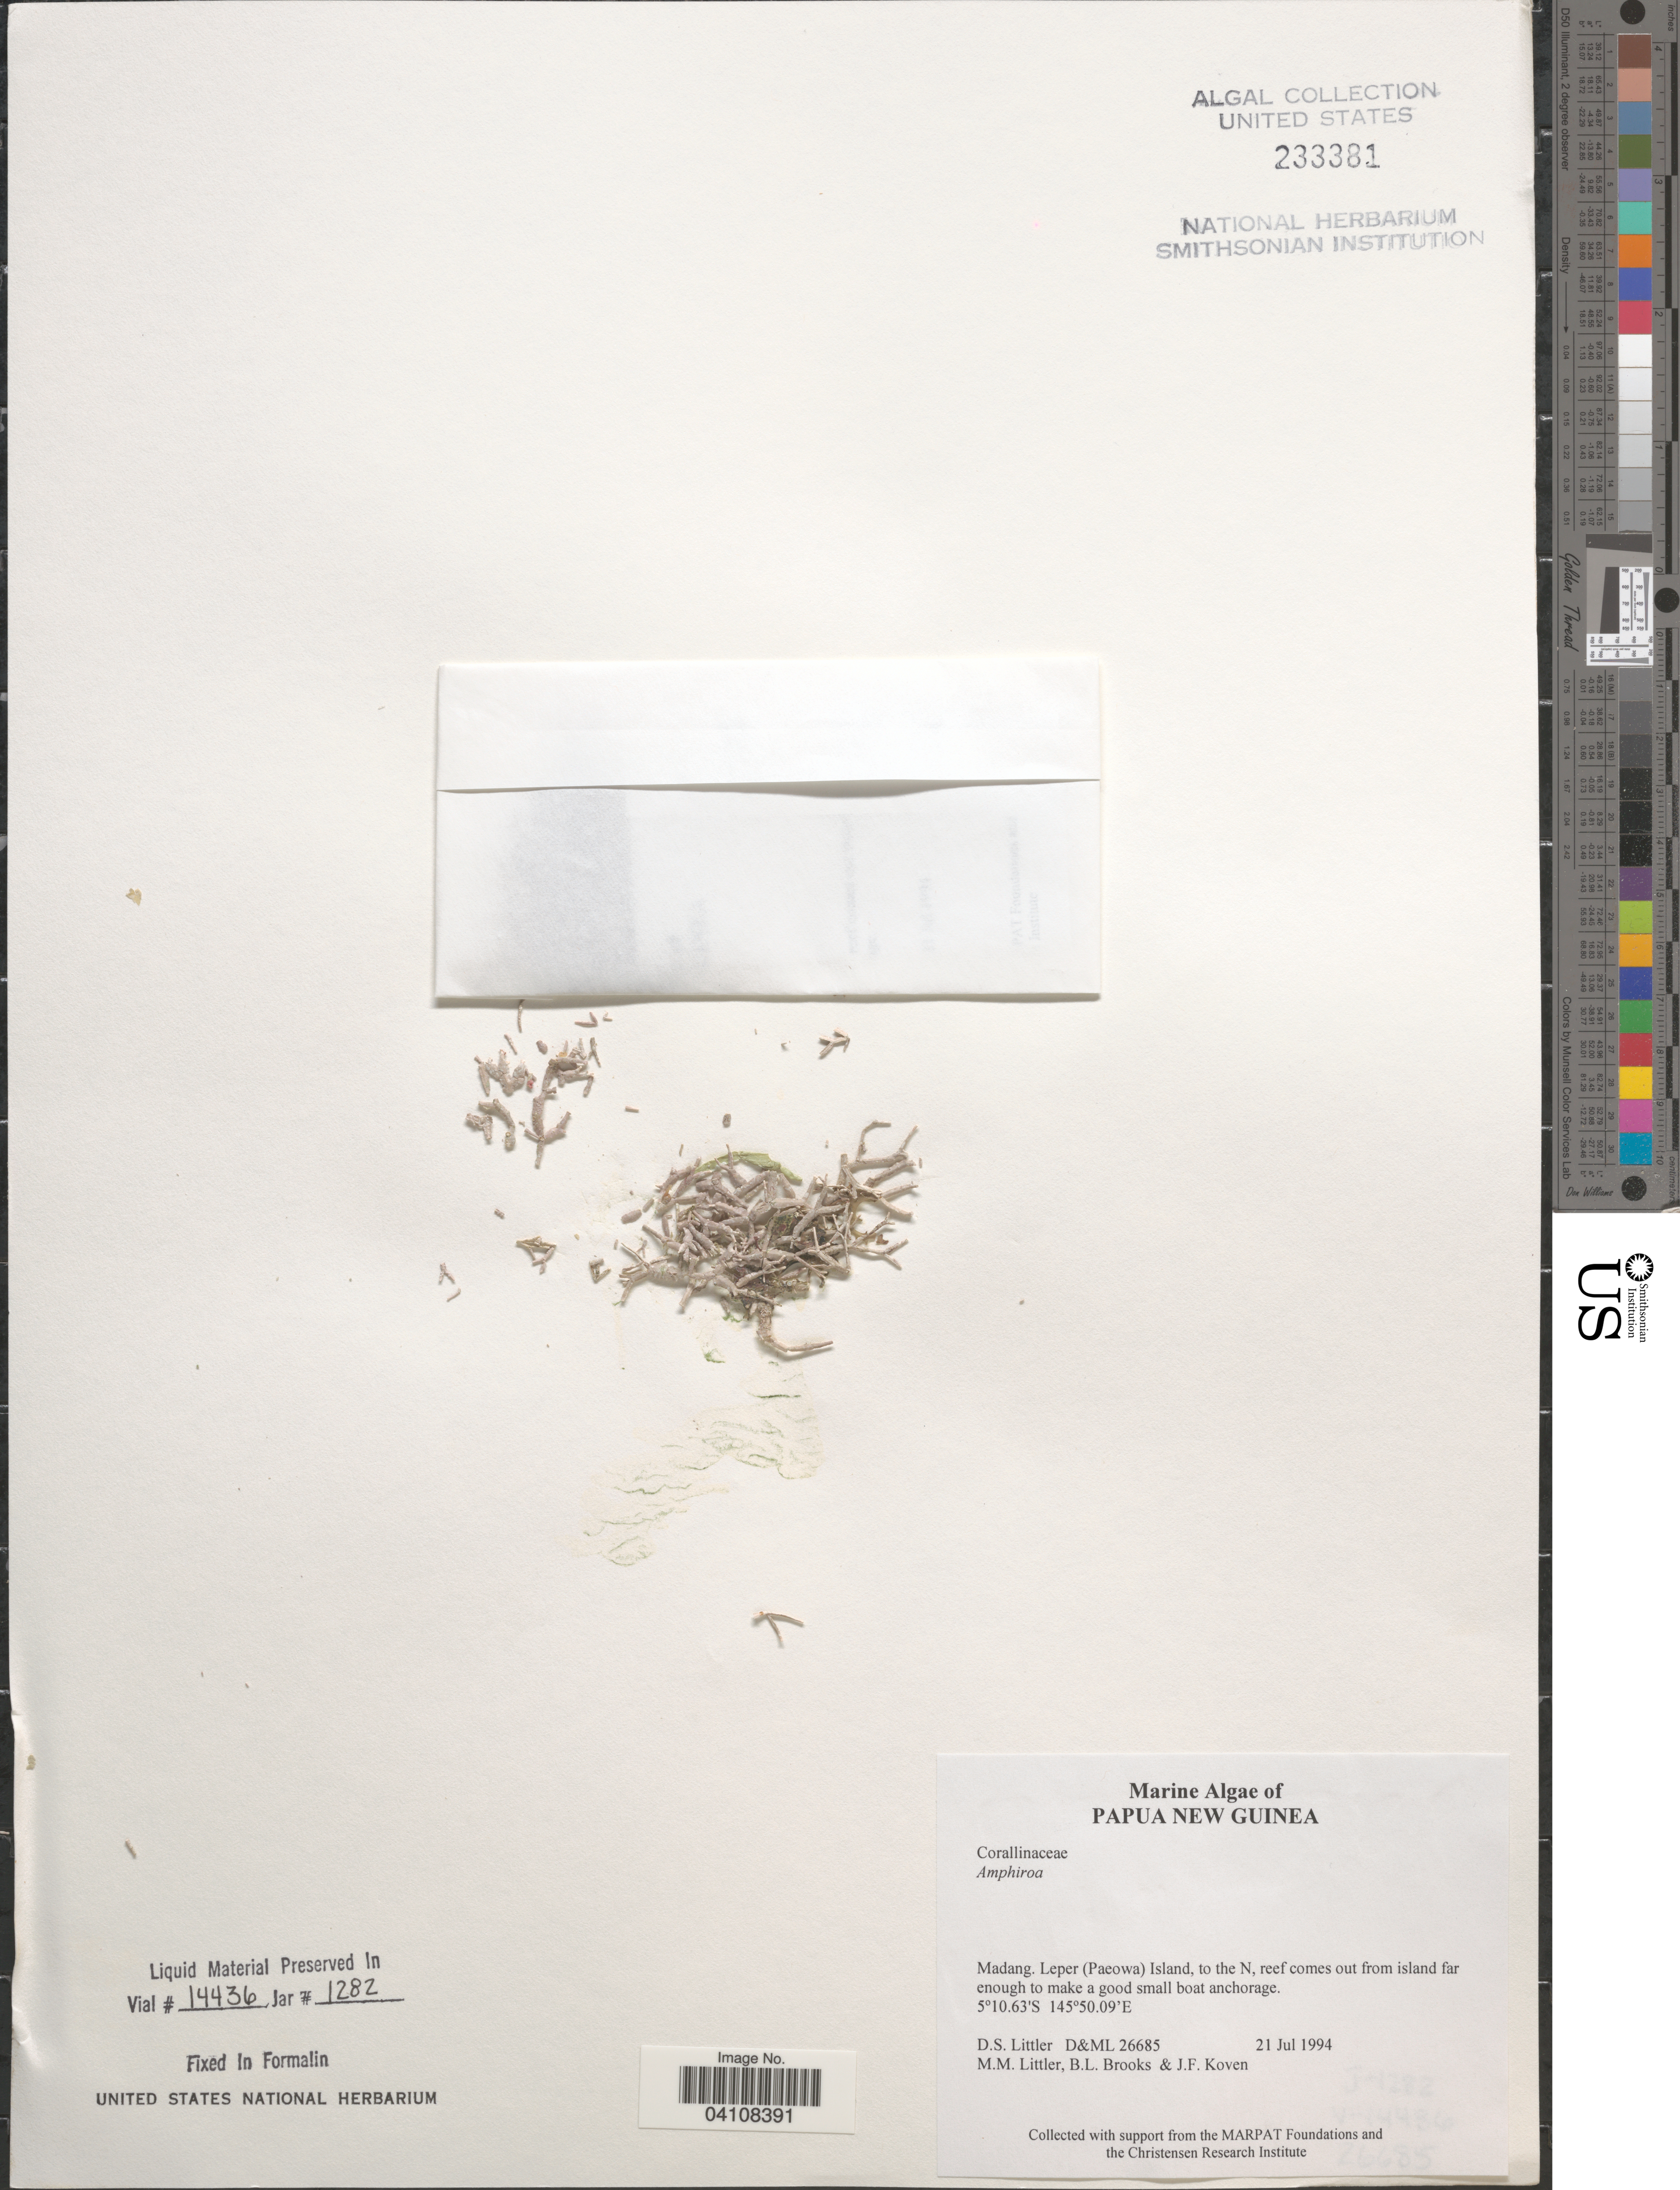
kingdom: Plantae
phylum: Rhodophyta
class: Florideophyceae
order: Corallinales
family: Lithophyllaceae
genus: Amphiroa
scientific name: Amphiroa sp.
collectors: D. S. Littler, B. Brooks & J. Koven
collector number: D&ML26685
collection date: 1994-07-21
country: Papua New Guinea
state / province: Madang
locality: Leper (Paeowa) Island, to the N, reef comes out from island far enough to make a good small boat anchorage.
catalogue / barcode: US 233381